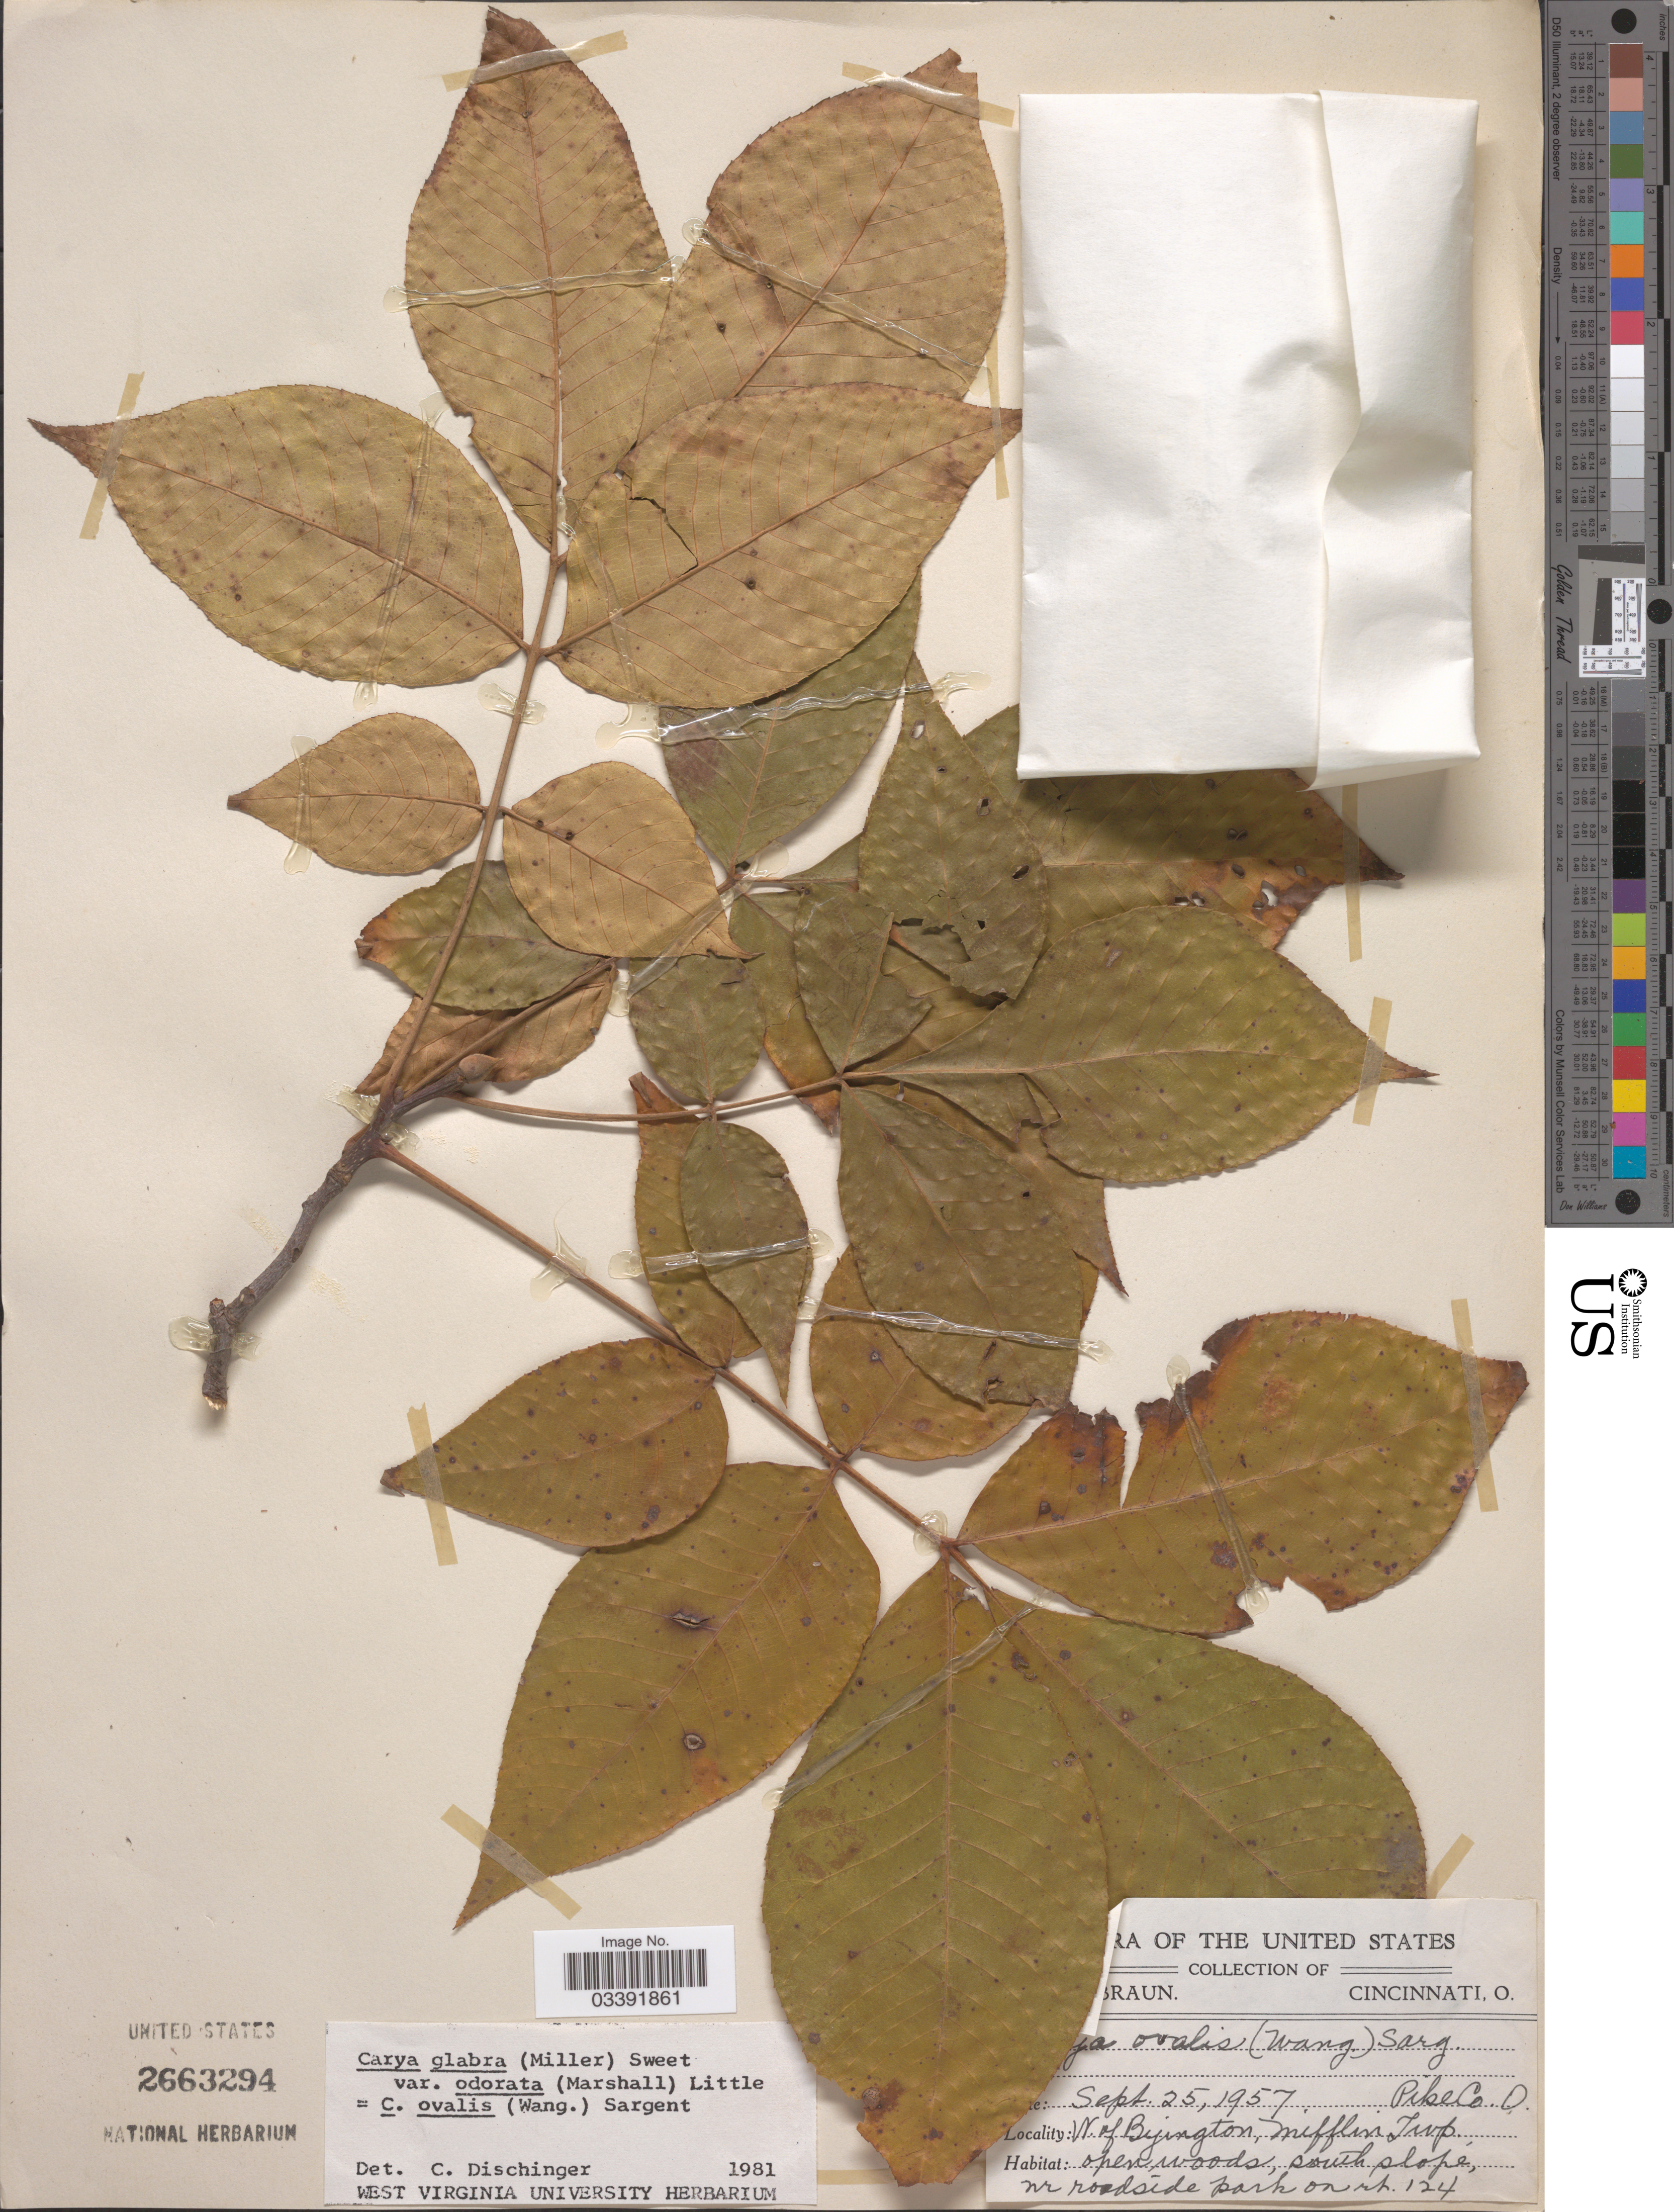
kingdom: Plantae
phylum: Tracheophyta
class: Magnoliopsida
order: Fagales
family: Juglandaceae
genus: Carya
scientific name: Carya glabra var. odorata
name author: (Marshall) Little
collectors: E. L. Braun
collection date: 1957-09-25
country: United States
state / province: Ohio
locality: Pike Co. W of Byington, Mifflin Twp. Open woods, south slope, nr roadside park on rt. 124.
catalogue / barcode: US 2663294